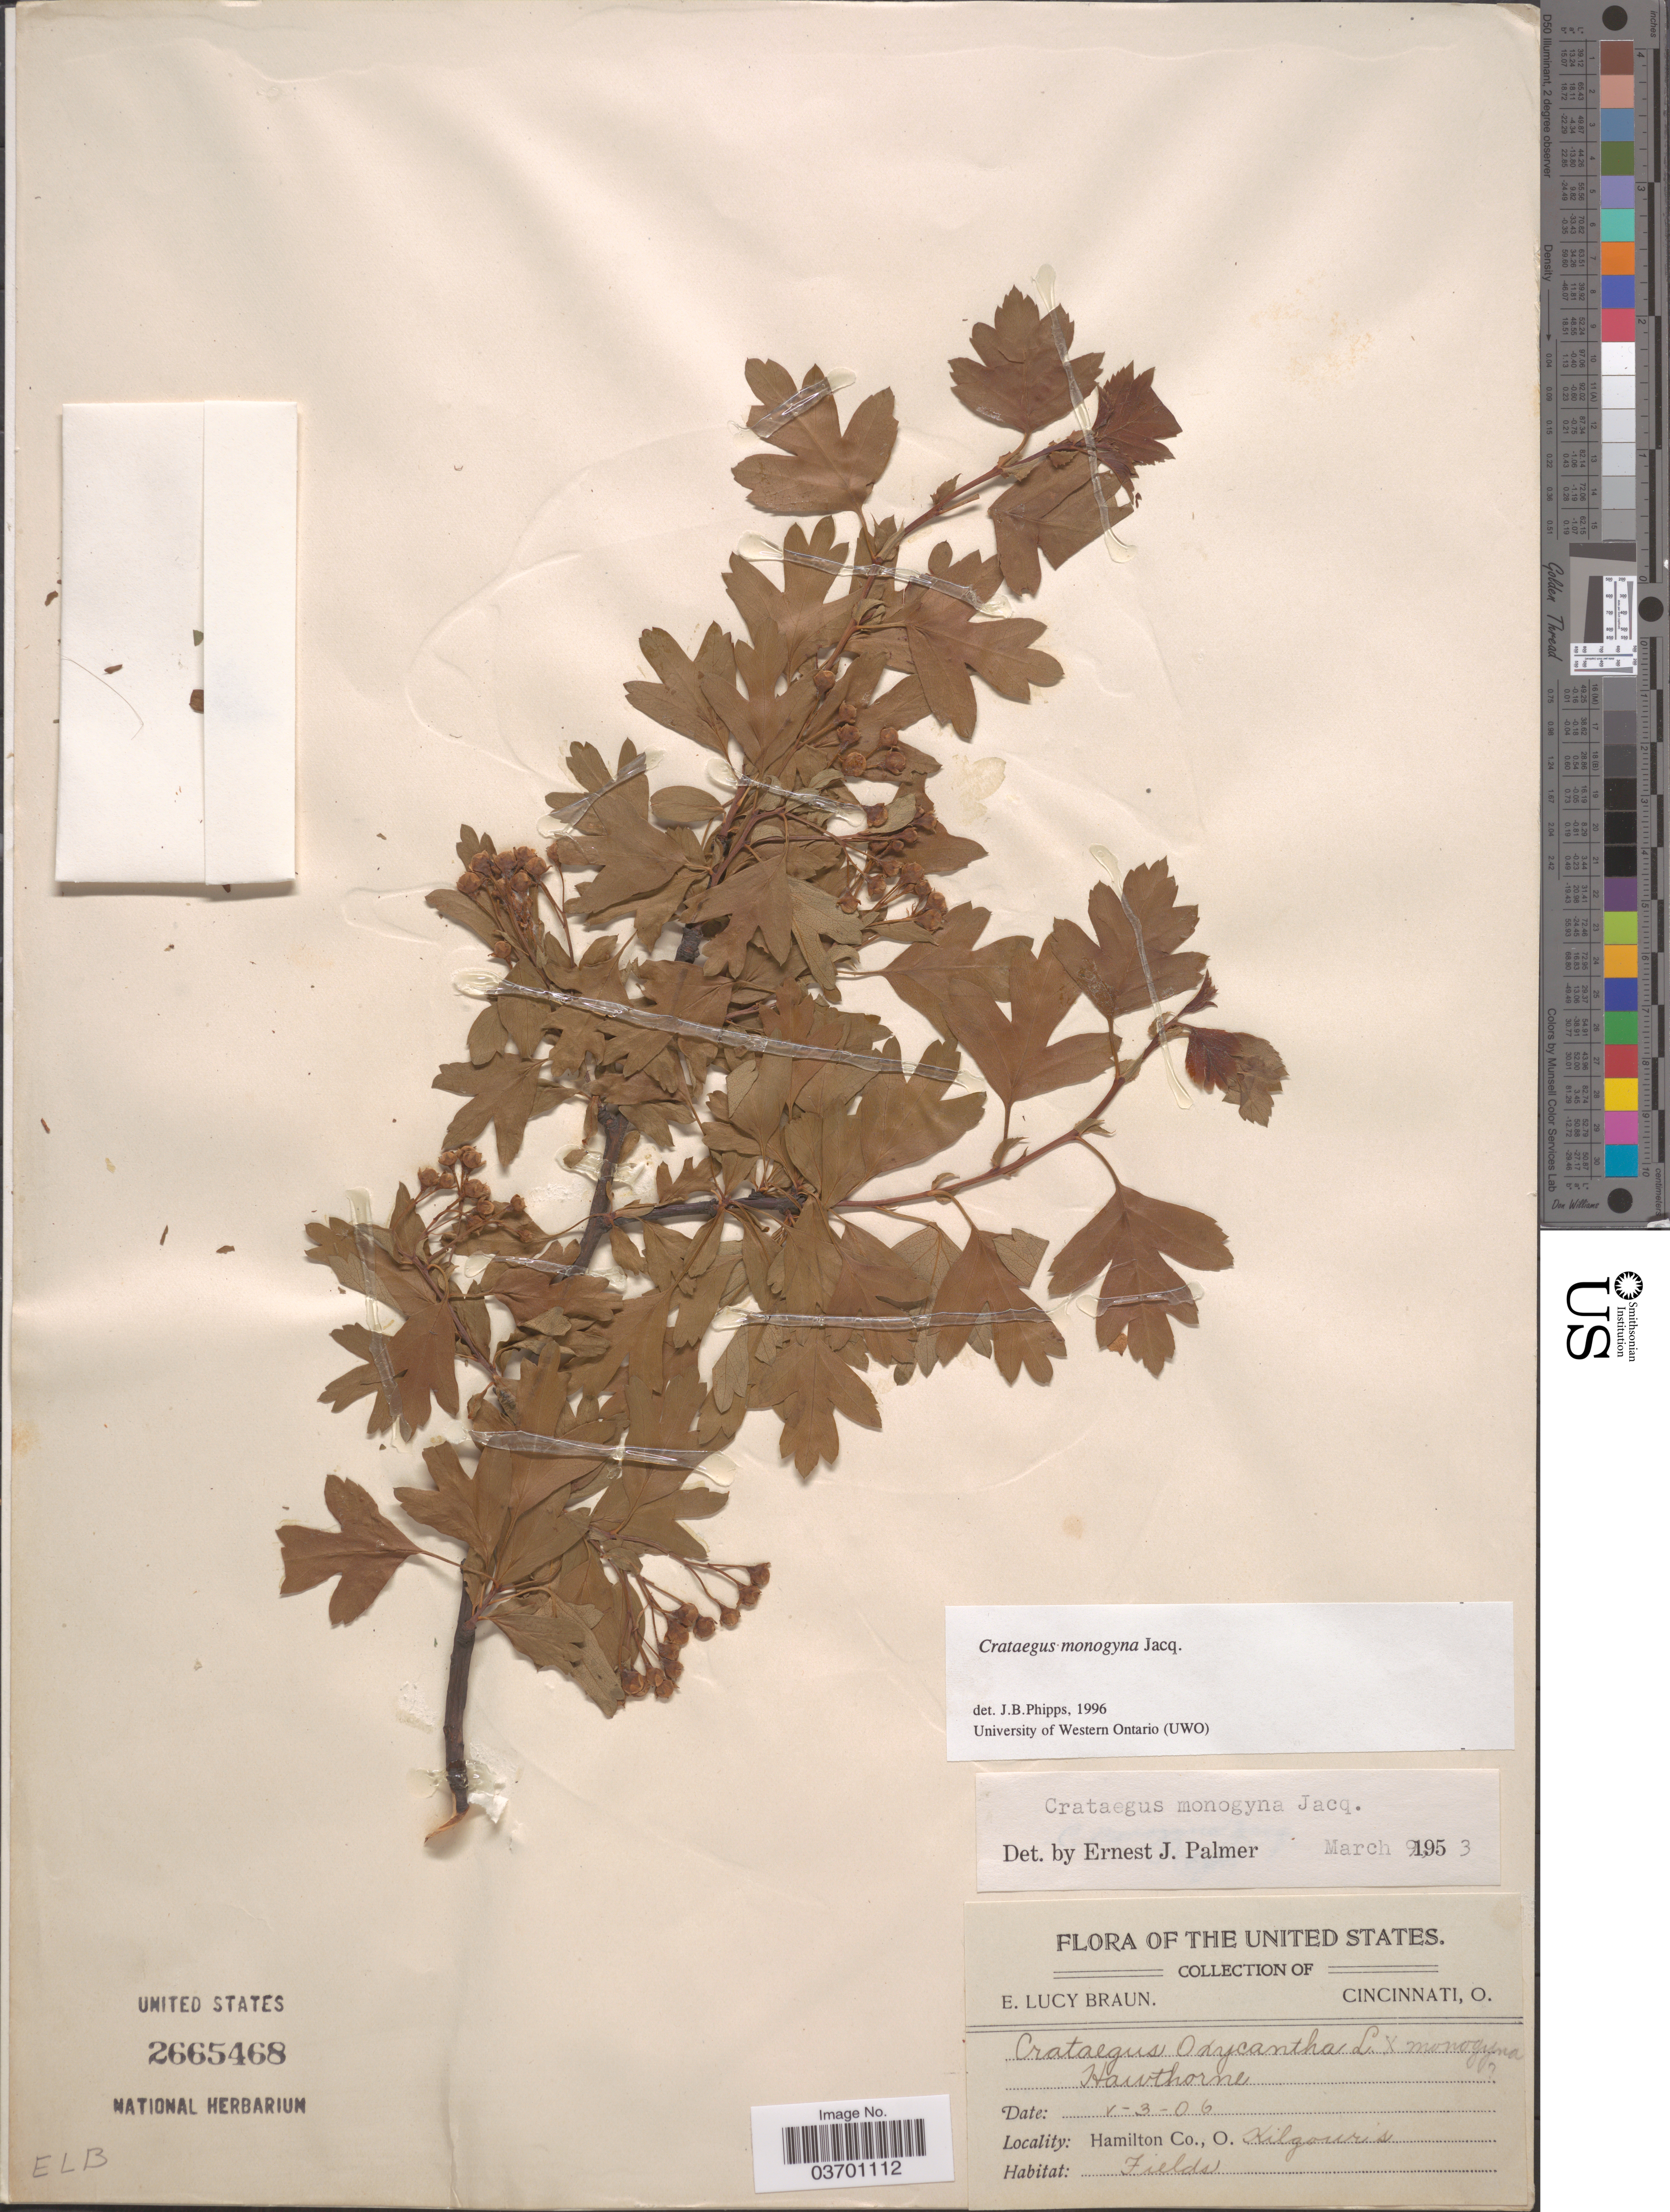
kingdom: Plantae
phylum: Tracheophyta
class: Magnoliopsida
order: Rosales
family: Rosaceae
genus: Crataegus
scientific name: Crataegus monogyna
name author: Lindin.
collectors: E. L. Braun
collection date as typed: Transcribed d/m/y: 3/5/6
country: United States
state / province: Ohio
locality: Hamilton Co. Kilgour's Fields.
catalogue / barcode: US 2665468